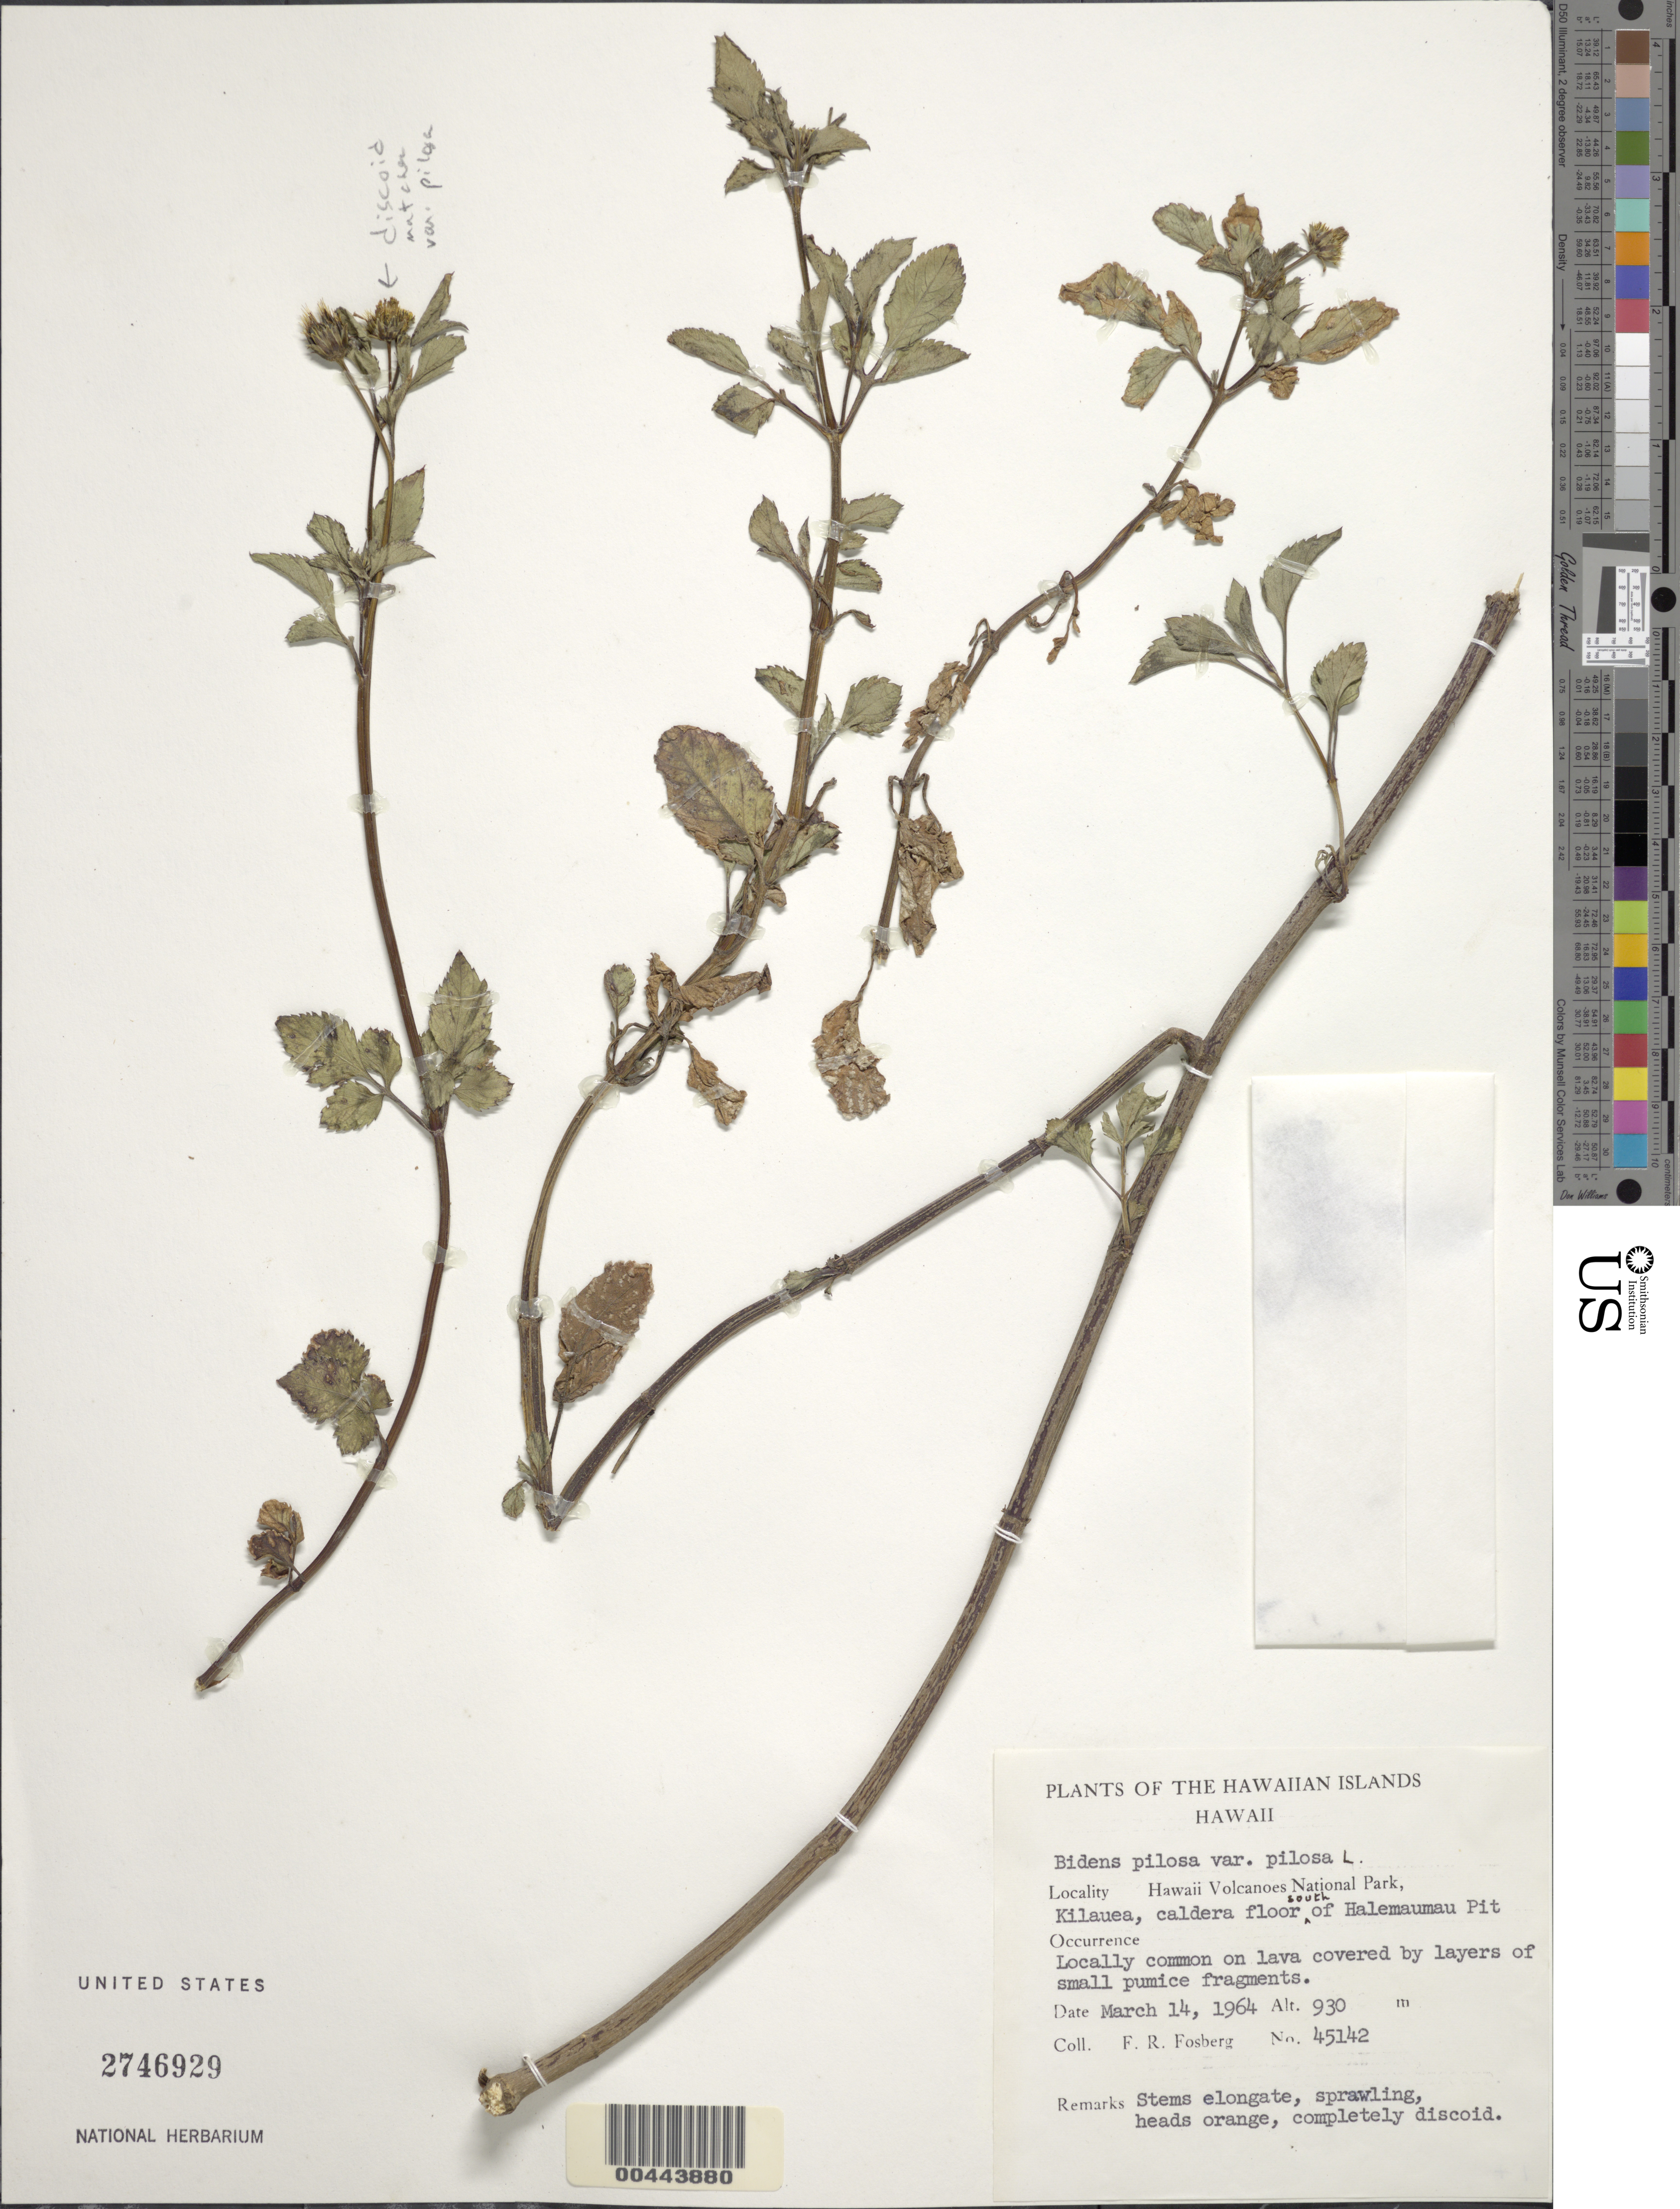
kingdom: Plantae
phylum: Tracheophyta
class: Magnoliopsida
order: Asterales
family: Asteraceae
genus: Bidens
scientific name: Bidens pilosa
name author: L.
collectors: F. R. Fosberg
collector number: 45142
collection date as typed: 14 Mar 1964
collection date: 1964-03-14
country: United States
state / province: Hawaii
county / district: Hawaii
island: Hawaii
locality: Hawaii Volcanoes National Park, Kilauea, caldera floor south of Halemaumau Pit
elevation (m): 930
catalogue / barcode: US 2746929